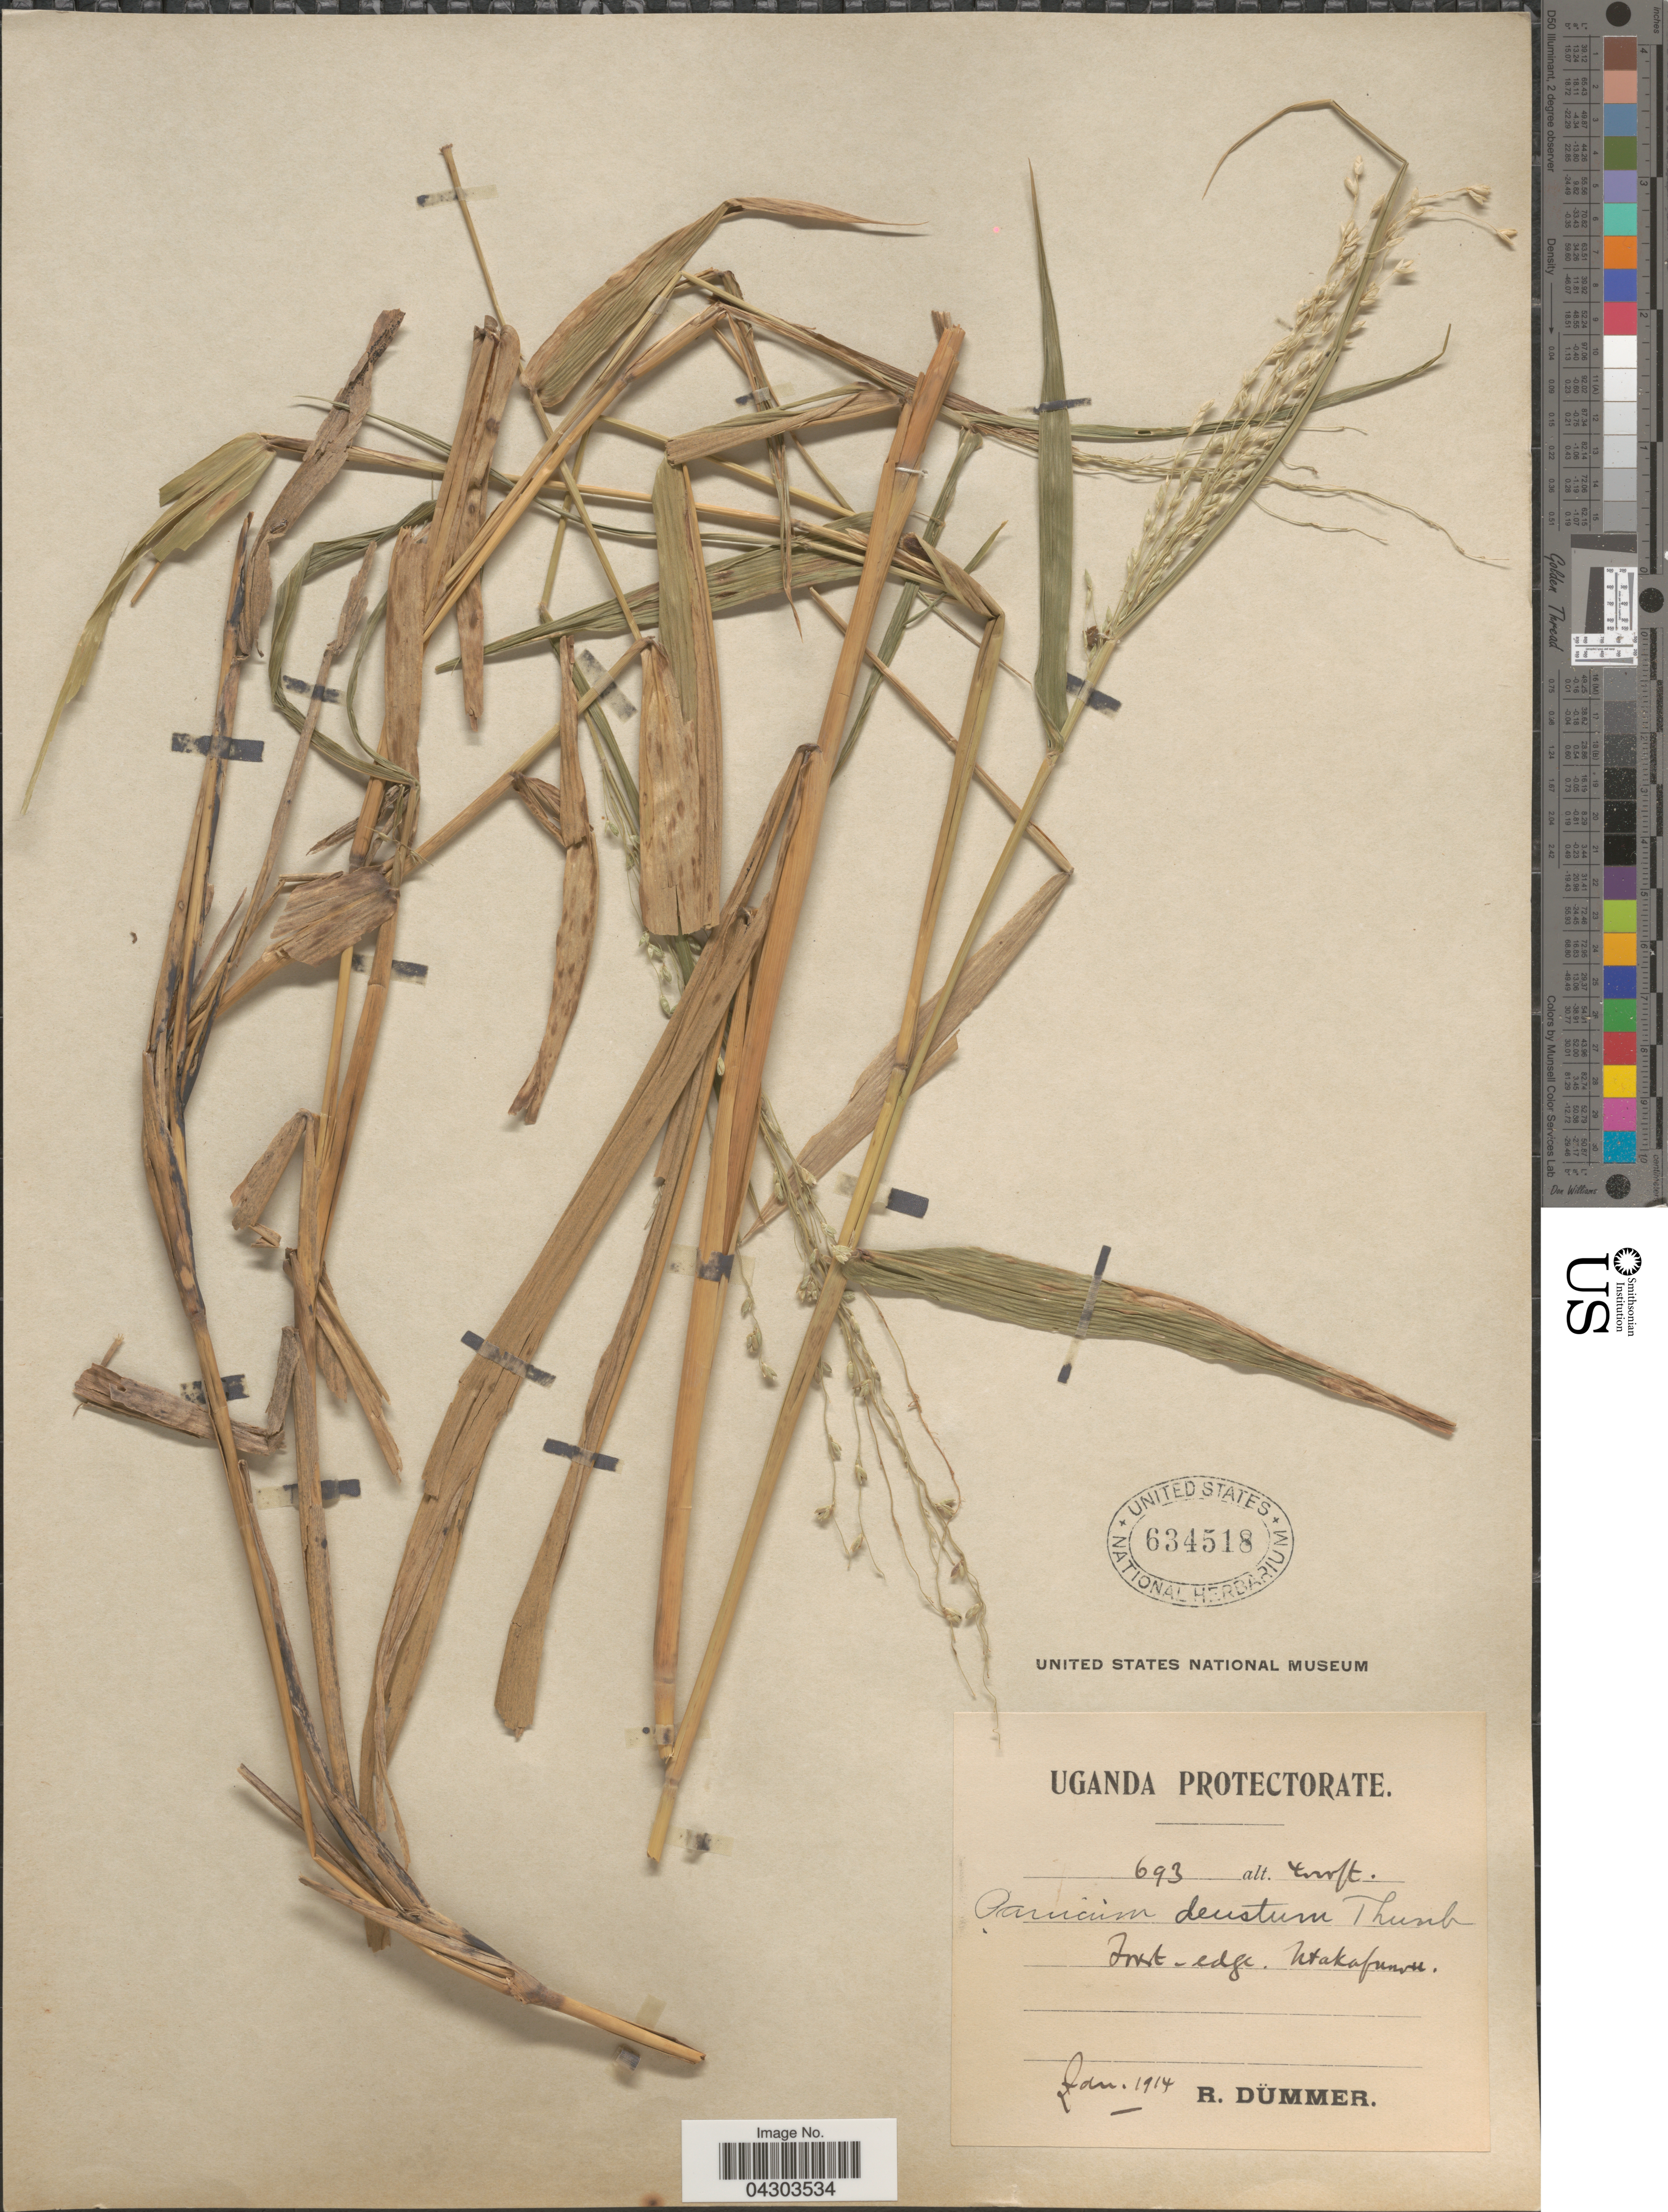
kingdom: Plantae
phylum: Tracheophyta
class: Liliopsida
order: Poales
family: Poaceae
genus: Panicum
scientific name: Panicum deustum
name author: Thunb.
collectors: R. Dümmer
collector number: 693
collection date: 1914-01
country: Uganda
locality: Uganda Protectorate. Forest-edge, Ntakafunvu.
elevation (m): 1219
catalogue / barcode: US 634518